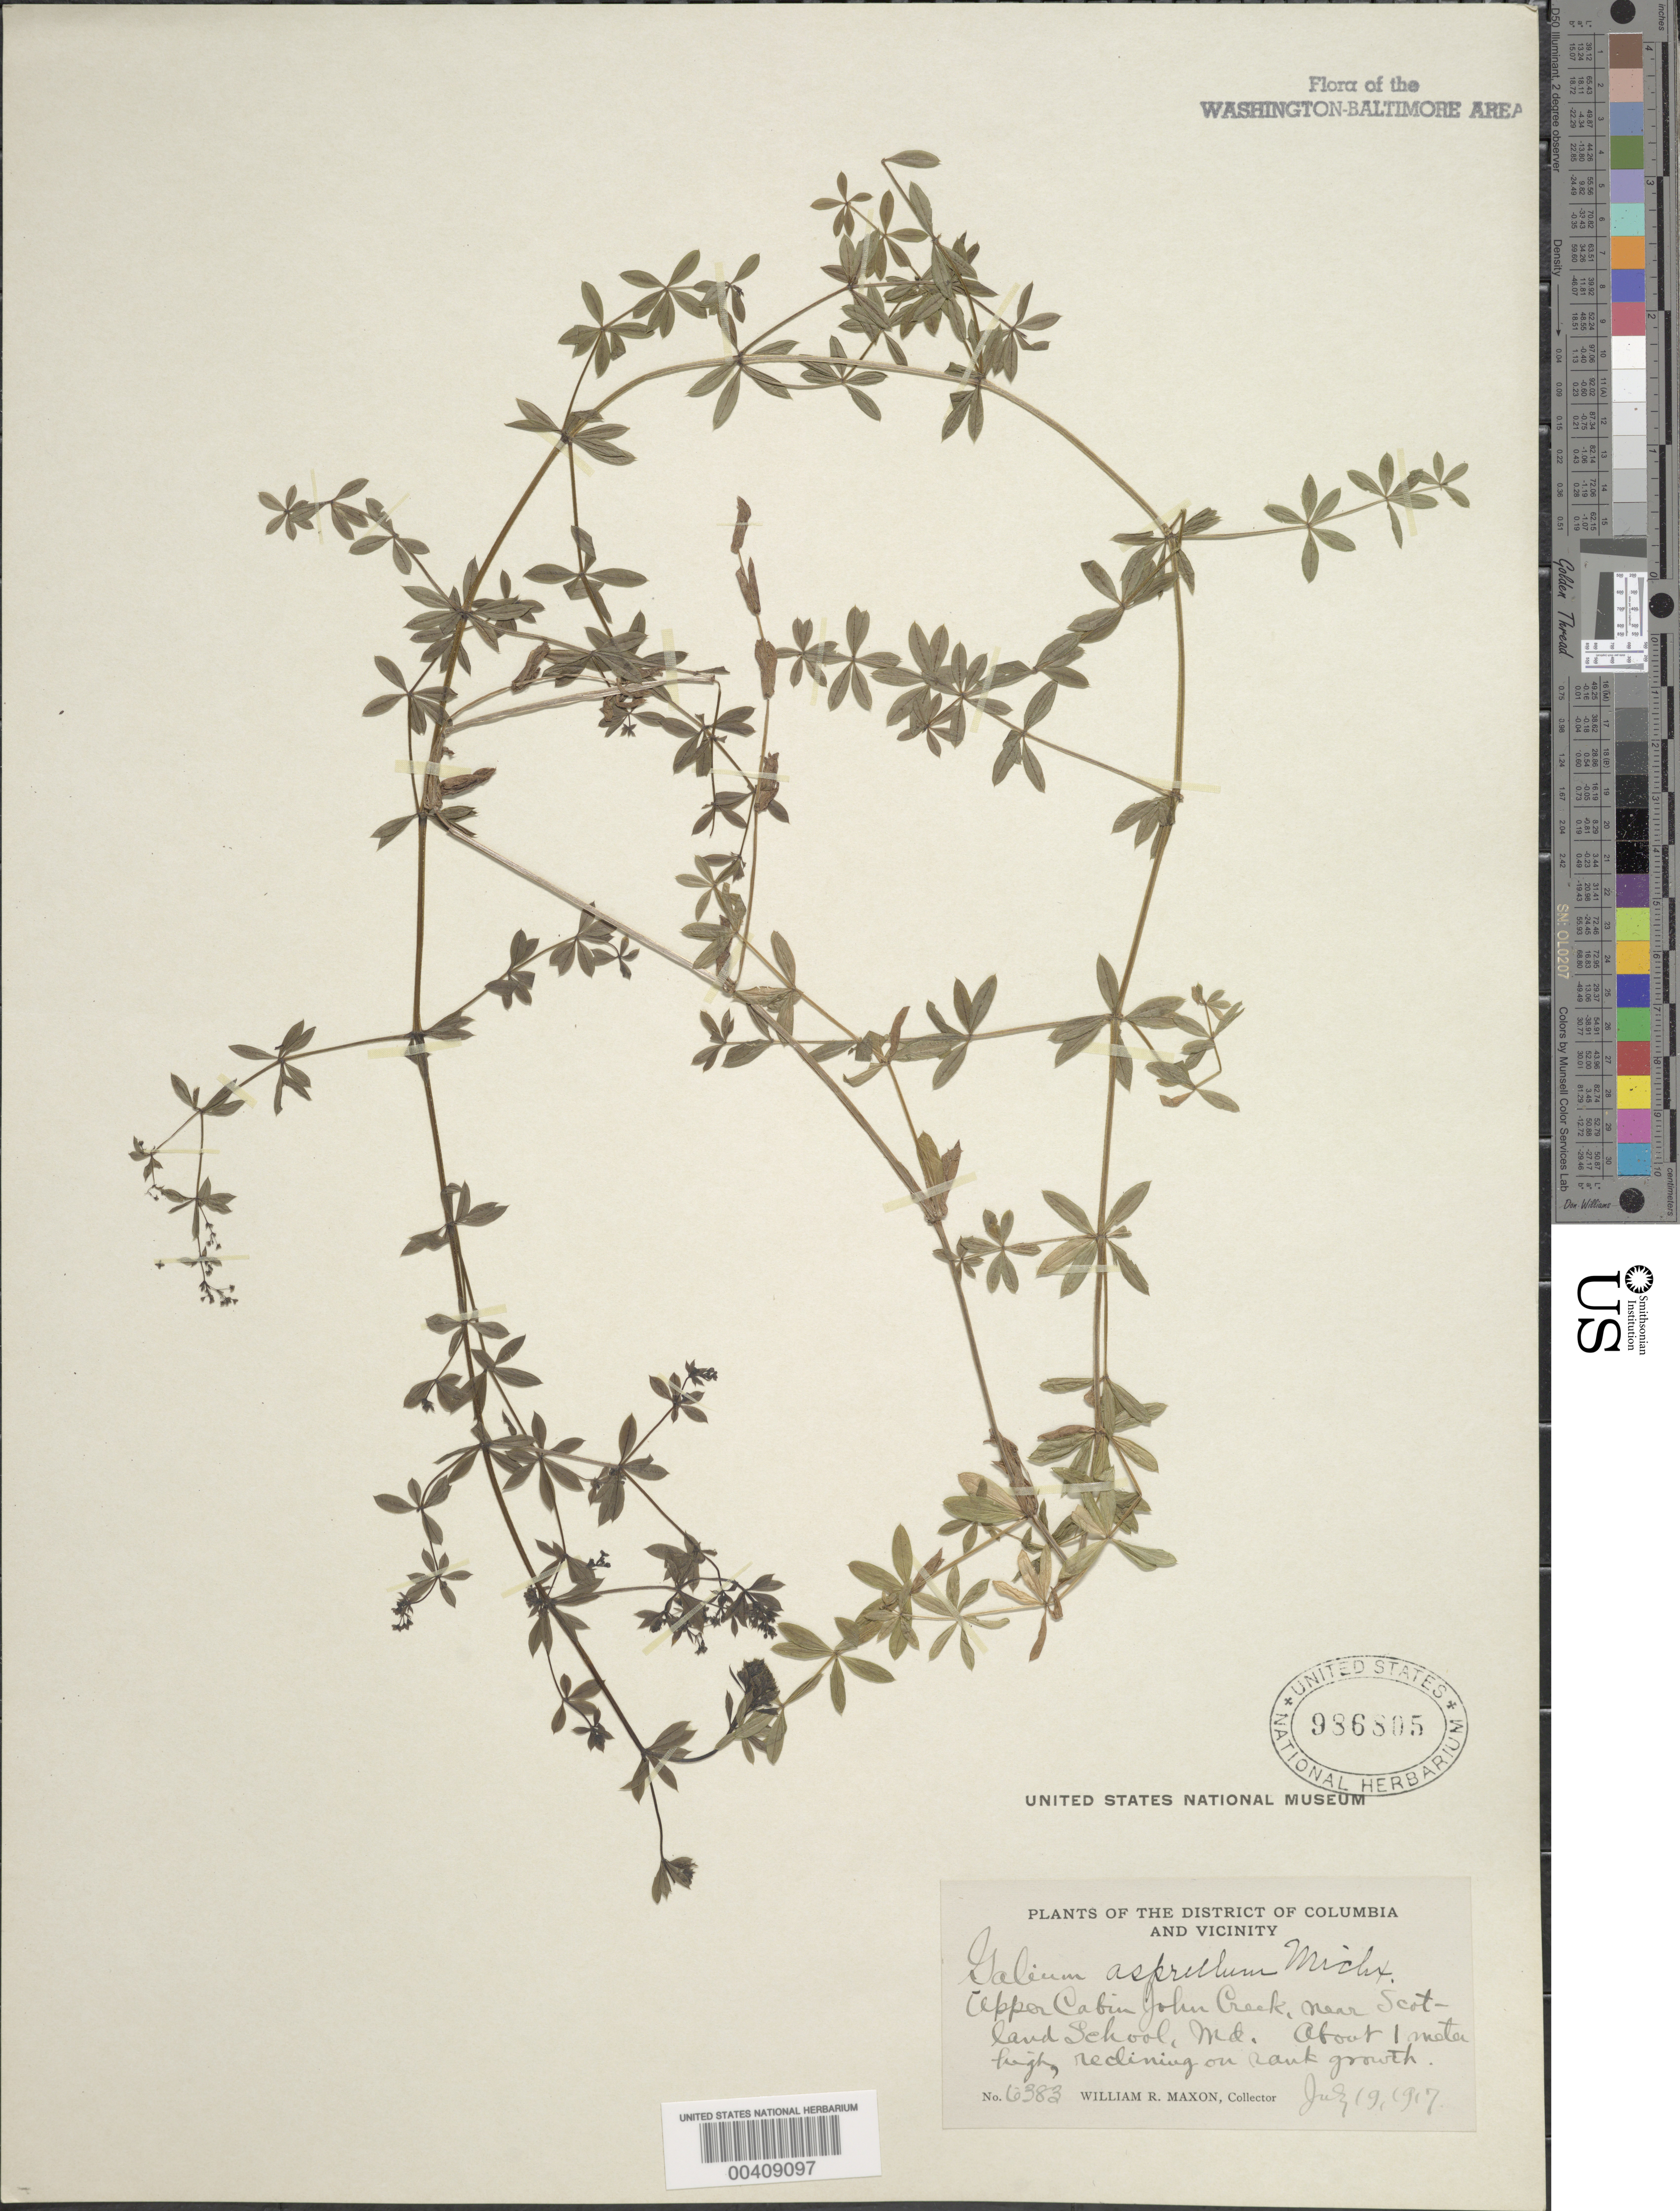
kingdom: Plantae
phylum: Tracheophyta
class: Magnoliopsida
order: Gentianales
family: Rubiaceae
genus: Galium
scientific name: Galium asprellum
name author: Michx.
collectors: W. R. Maxon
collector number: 6383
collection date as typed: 19 Jul 1917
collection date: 1917-07-19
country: United States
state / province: Maryland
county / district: Montgomery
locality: Upper Cabin John Creek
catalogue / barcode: US 986805